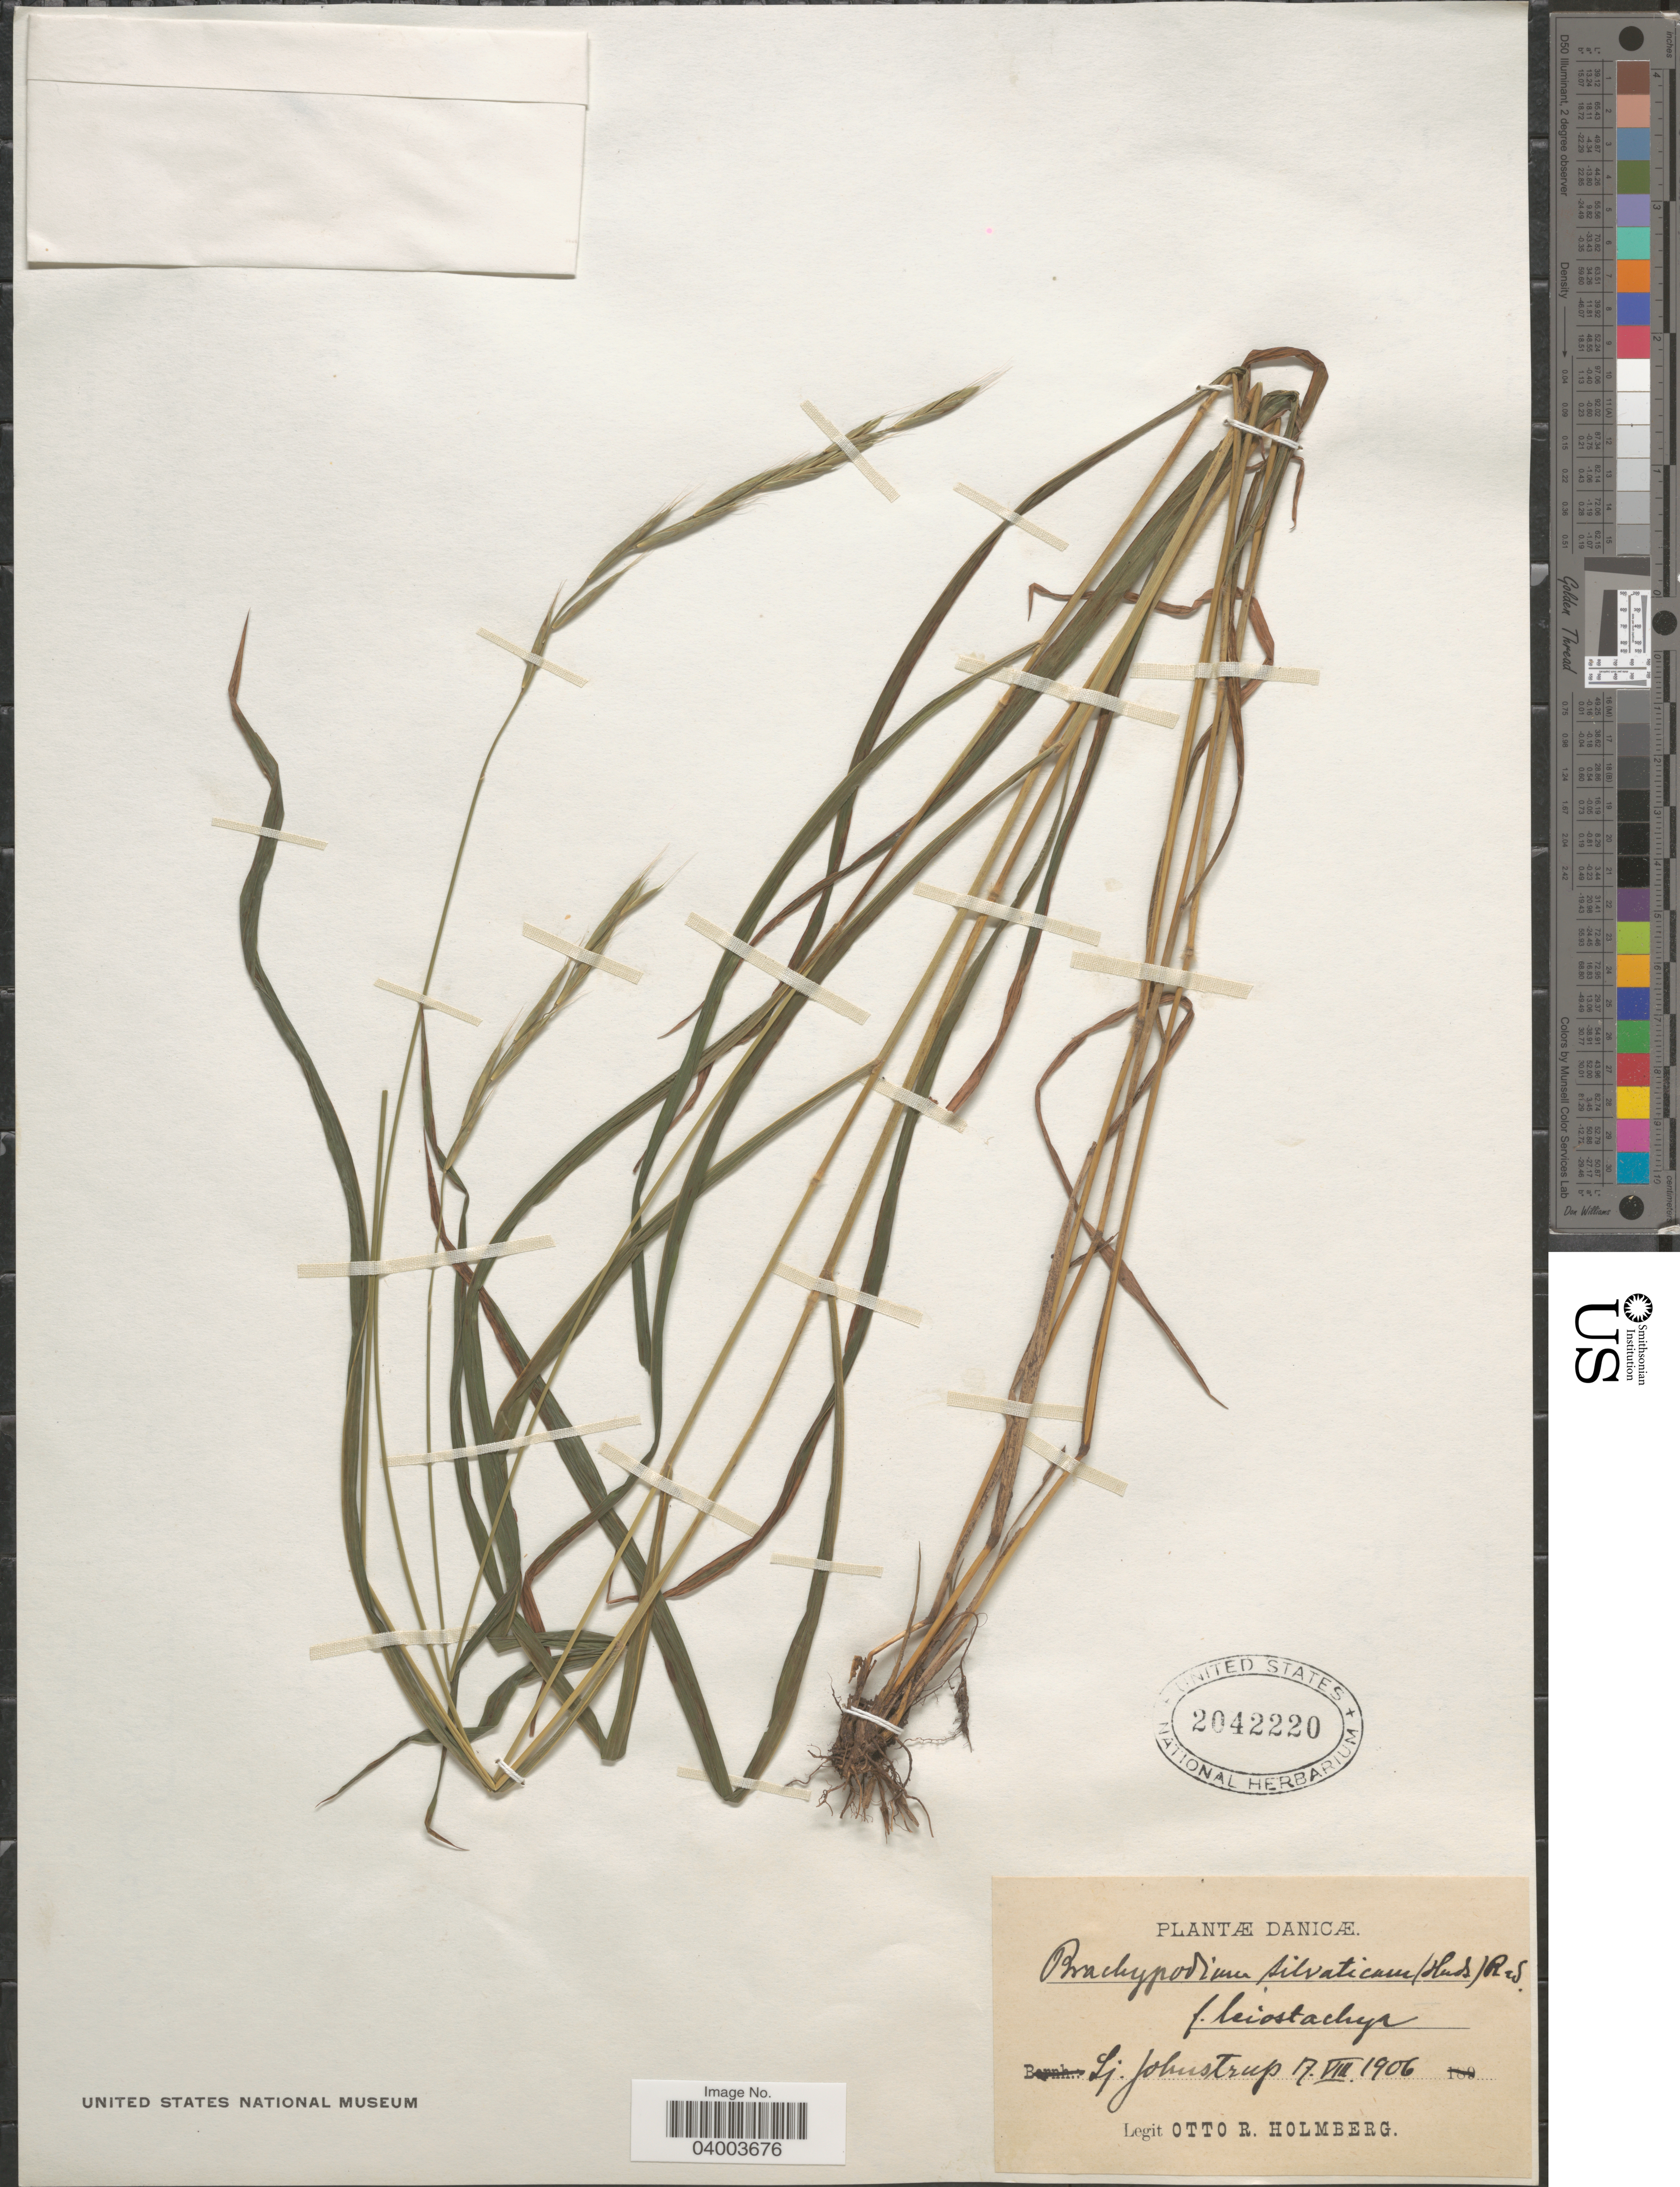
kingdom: Plantae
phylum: Tracheophyta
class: Liliopsida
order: Poales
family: Poaceae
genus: Brachypodium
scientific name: Brachypodium sylvaticum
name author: (Huds.) P. Beauv.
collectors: O. Holmberg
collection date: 1906-08-17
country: Denmark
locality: Danicæ. Lj. Johnstrap.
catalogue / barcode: US 2042220